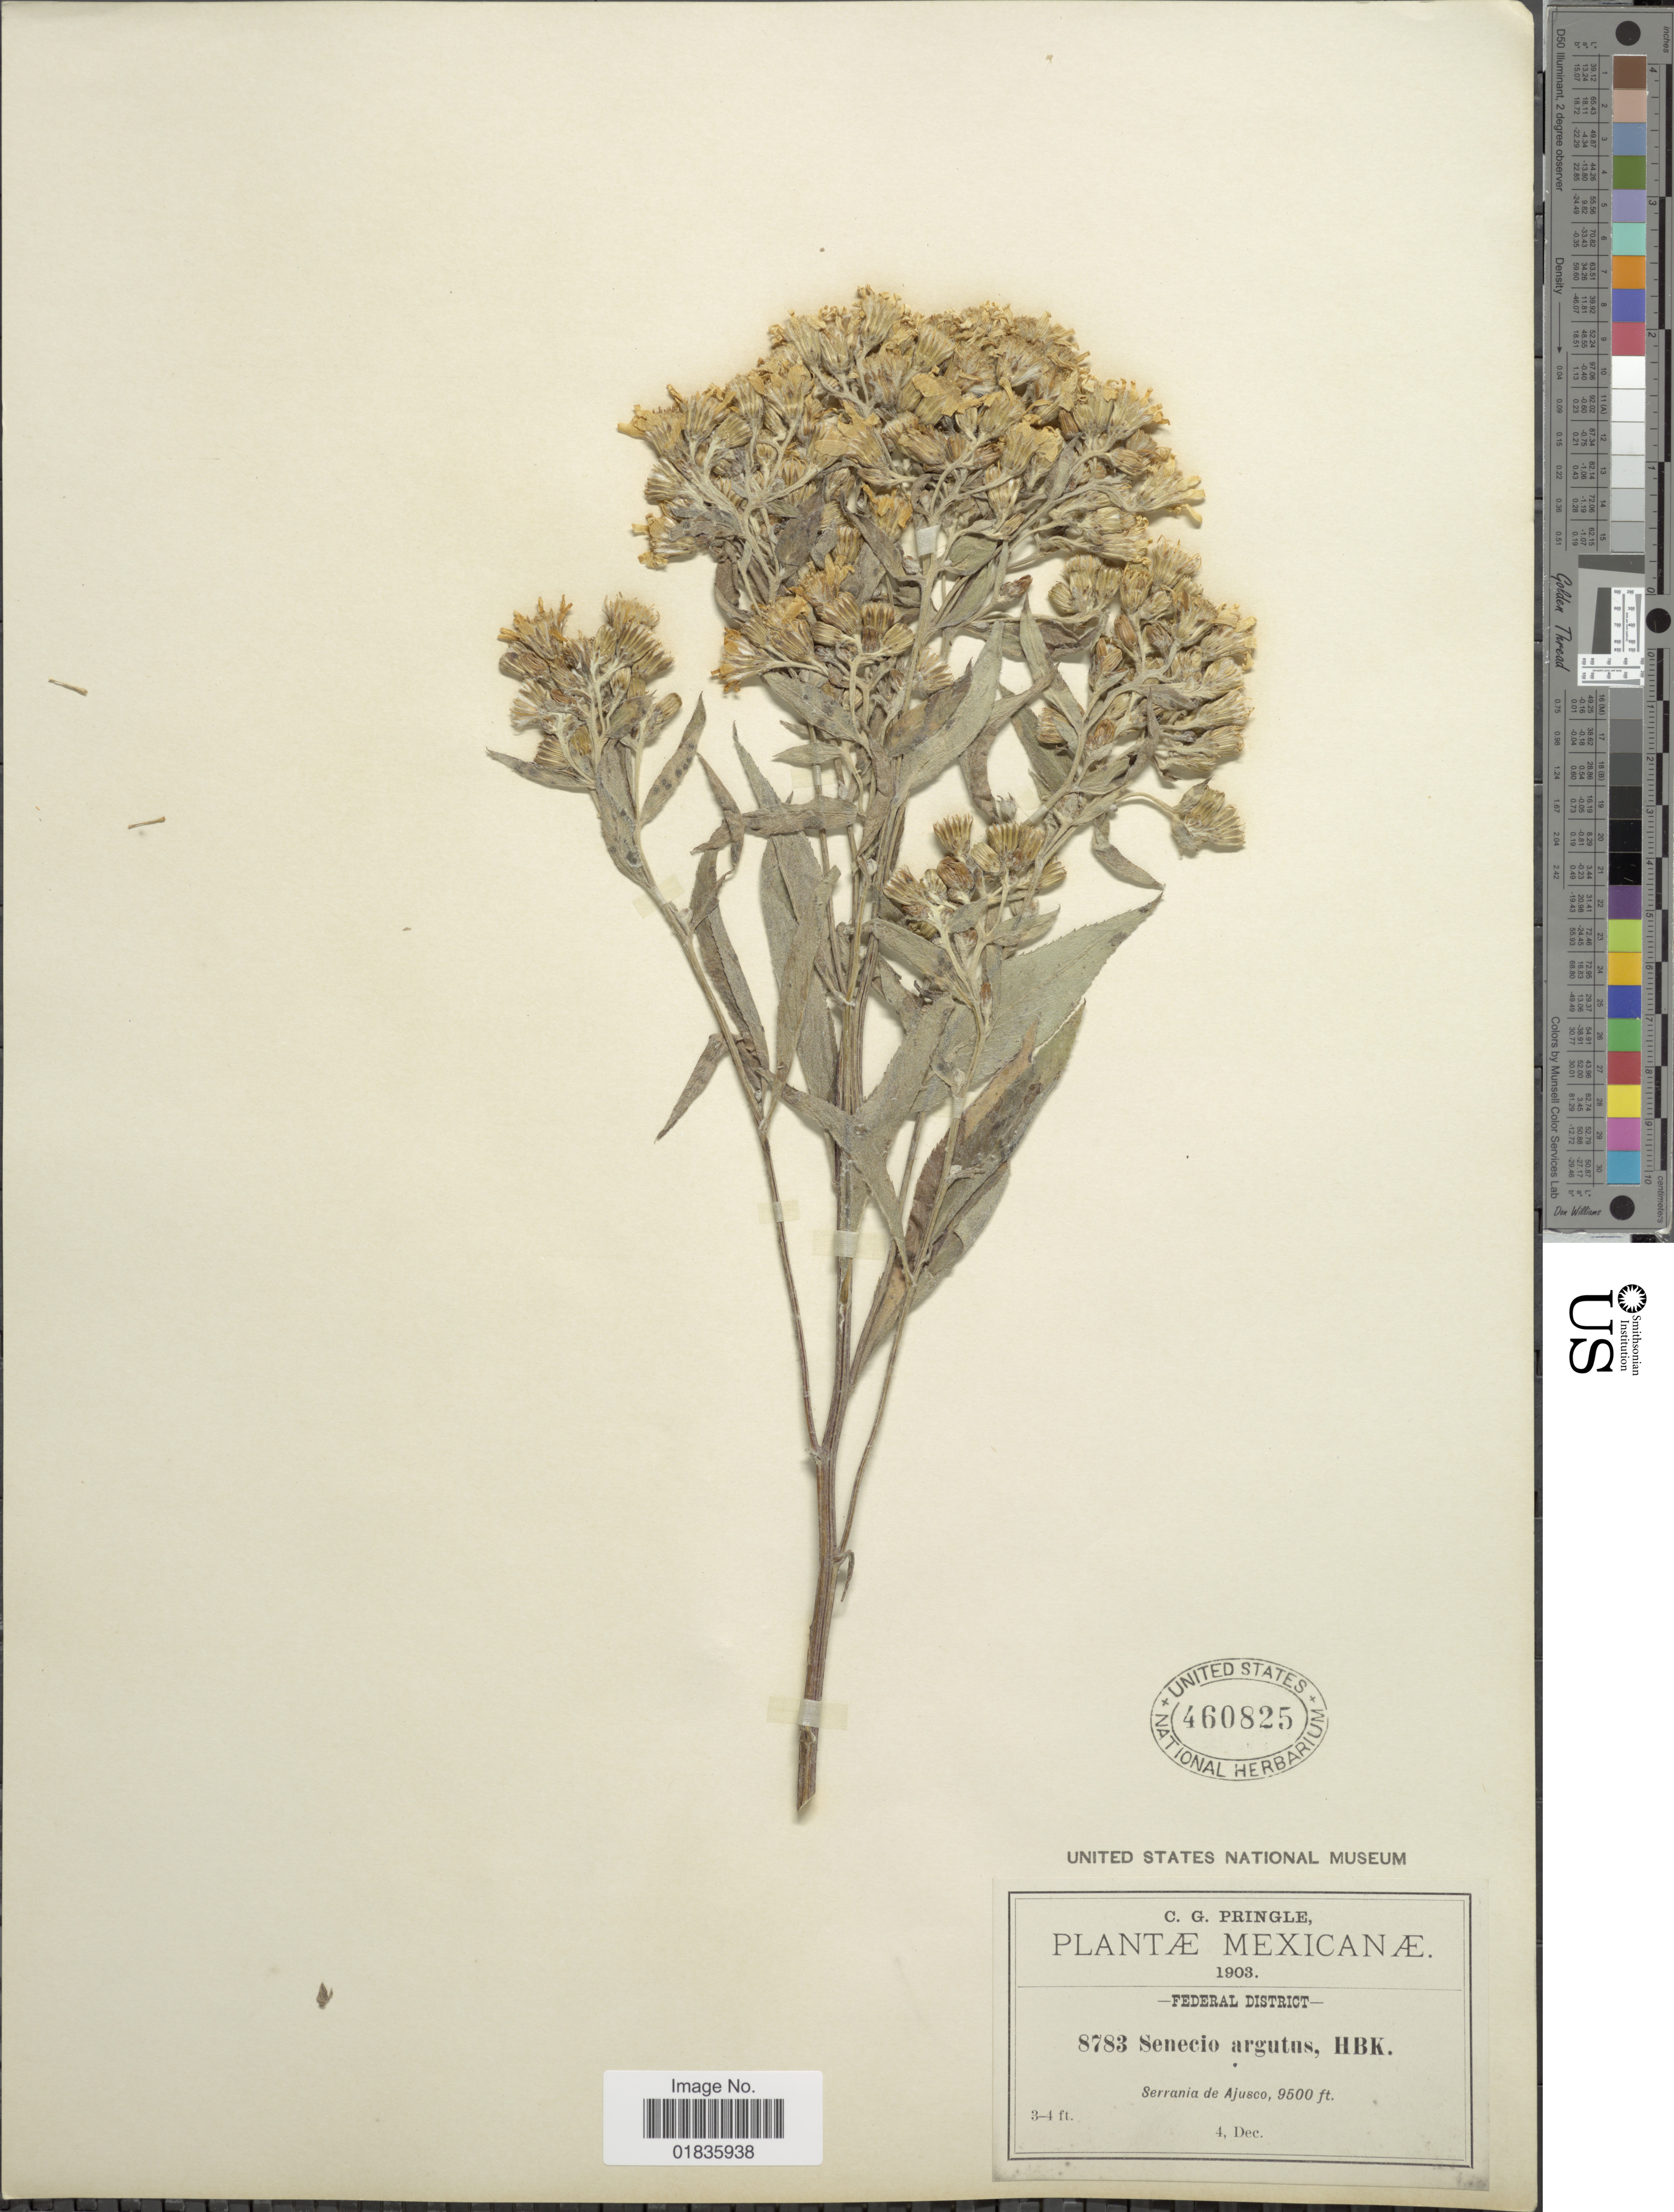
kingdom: Plantae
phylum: Tracheophyta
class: Magnoliopsida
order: Asterales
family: Asteraceae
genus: Senecio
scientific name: Senecio argutus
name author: Kunth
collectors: C. G. Pringle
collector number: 8783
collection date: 1903-12-04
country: Mexico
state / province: Distrito Federal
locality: Serrania de Ajusco.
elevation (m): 2896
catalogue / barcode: US 460825